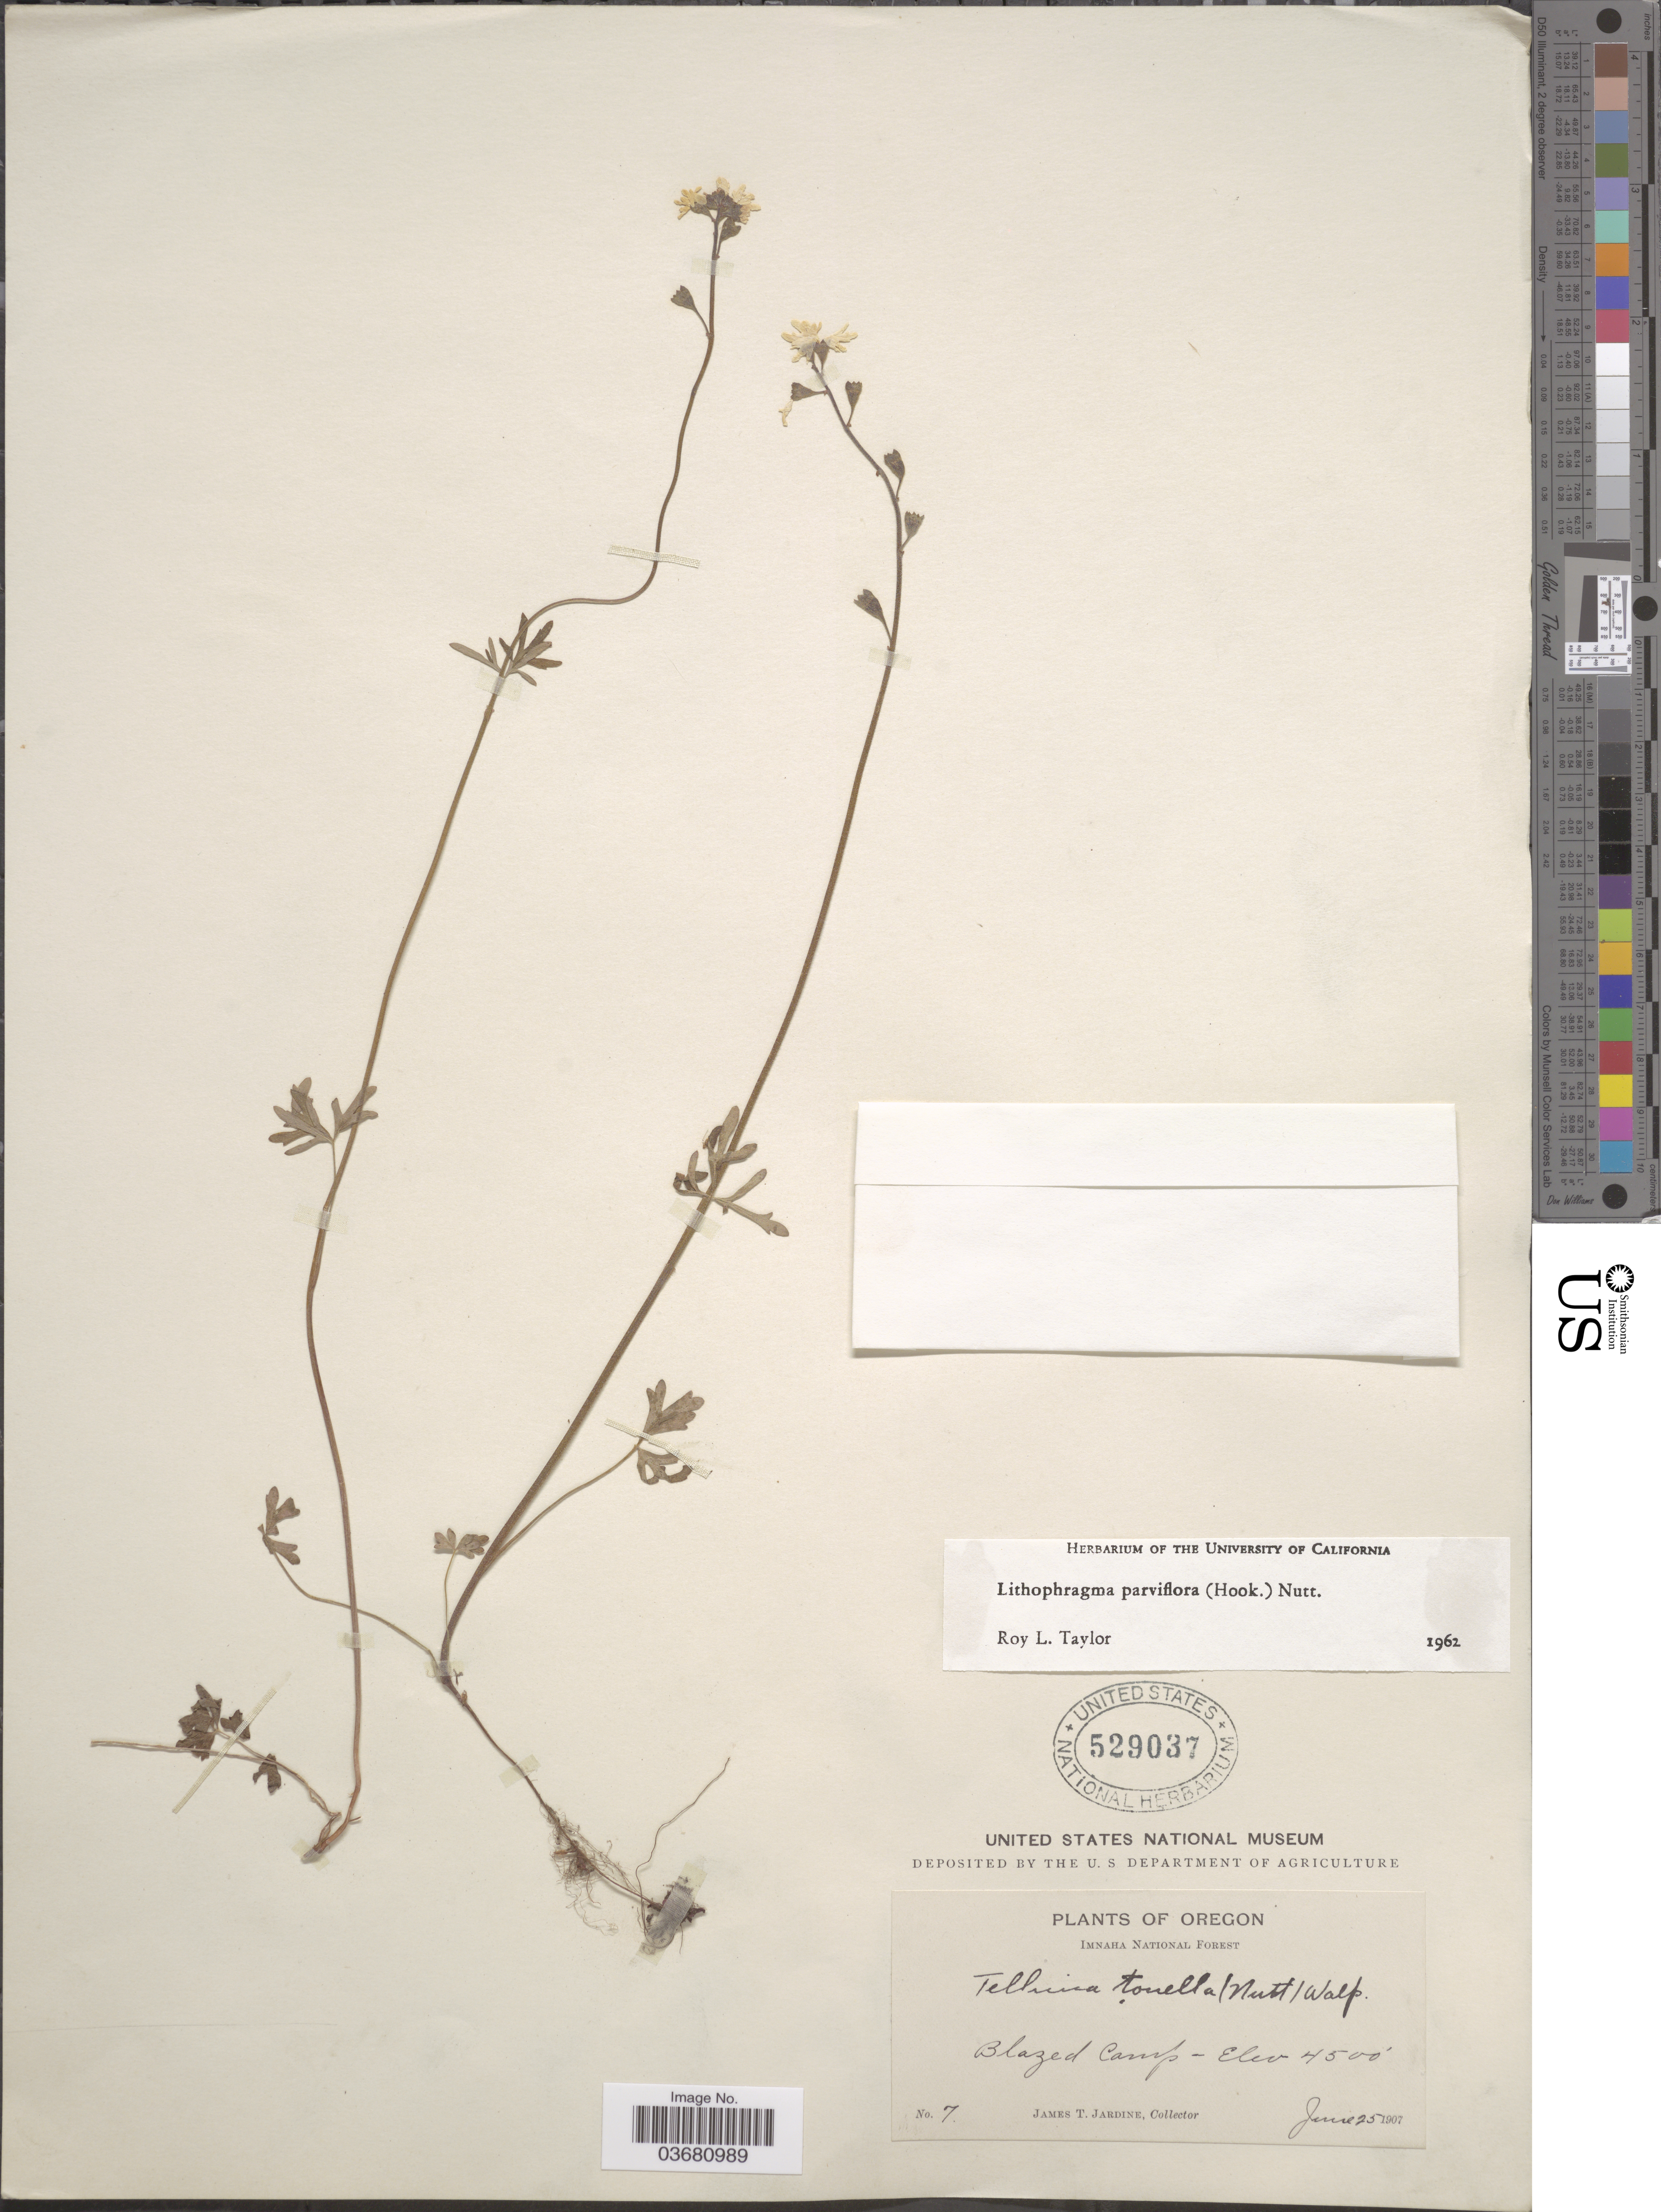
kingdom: Plantae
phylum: Tracheophyta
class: Magnoliopsida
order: Saxifragales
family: Saxifragaceae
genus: Lithophragma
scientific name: Lithophragma parviflorum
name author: (Hook.) Nutt.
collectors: J. T. Jardine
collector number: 7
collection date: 1907-06-25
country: United States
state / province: Oregon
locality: Imnaha National Forest. Blazed Camp.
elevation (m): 1372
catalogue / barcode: US 529037